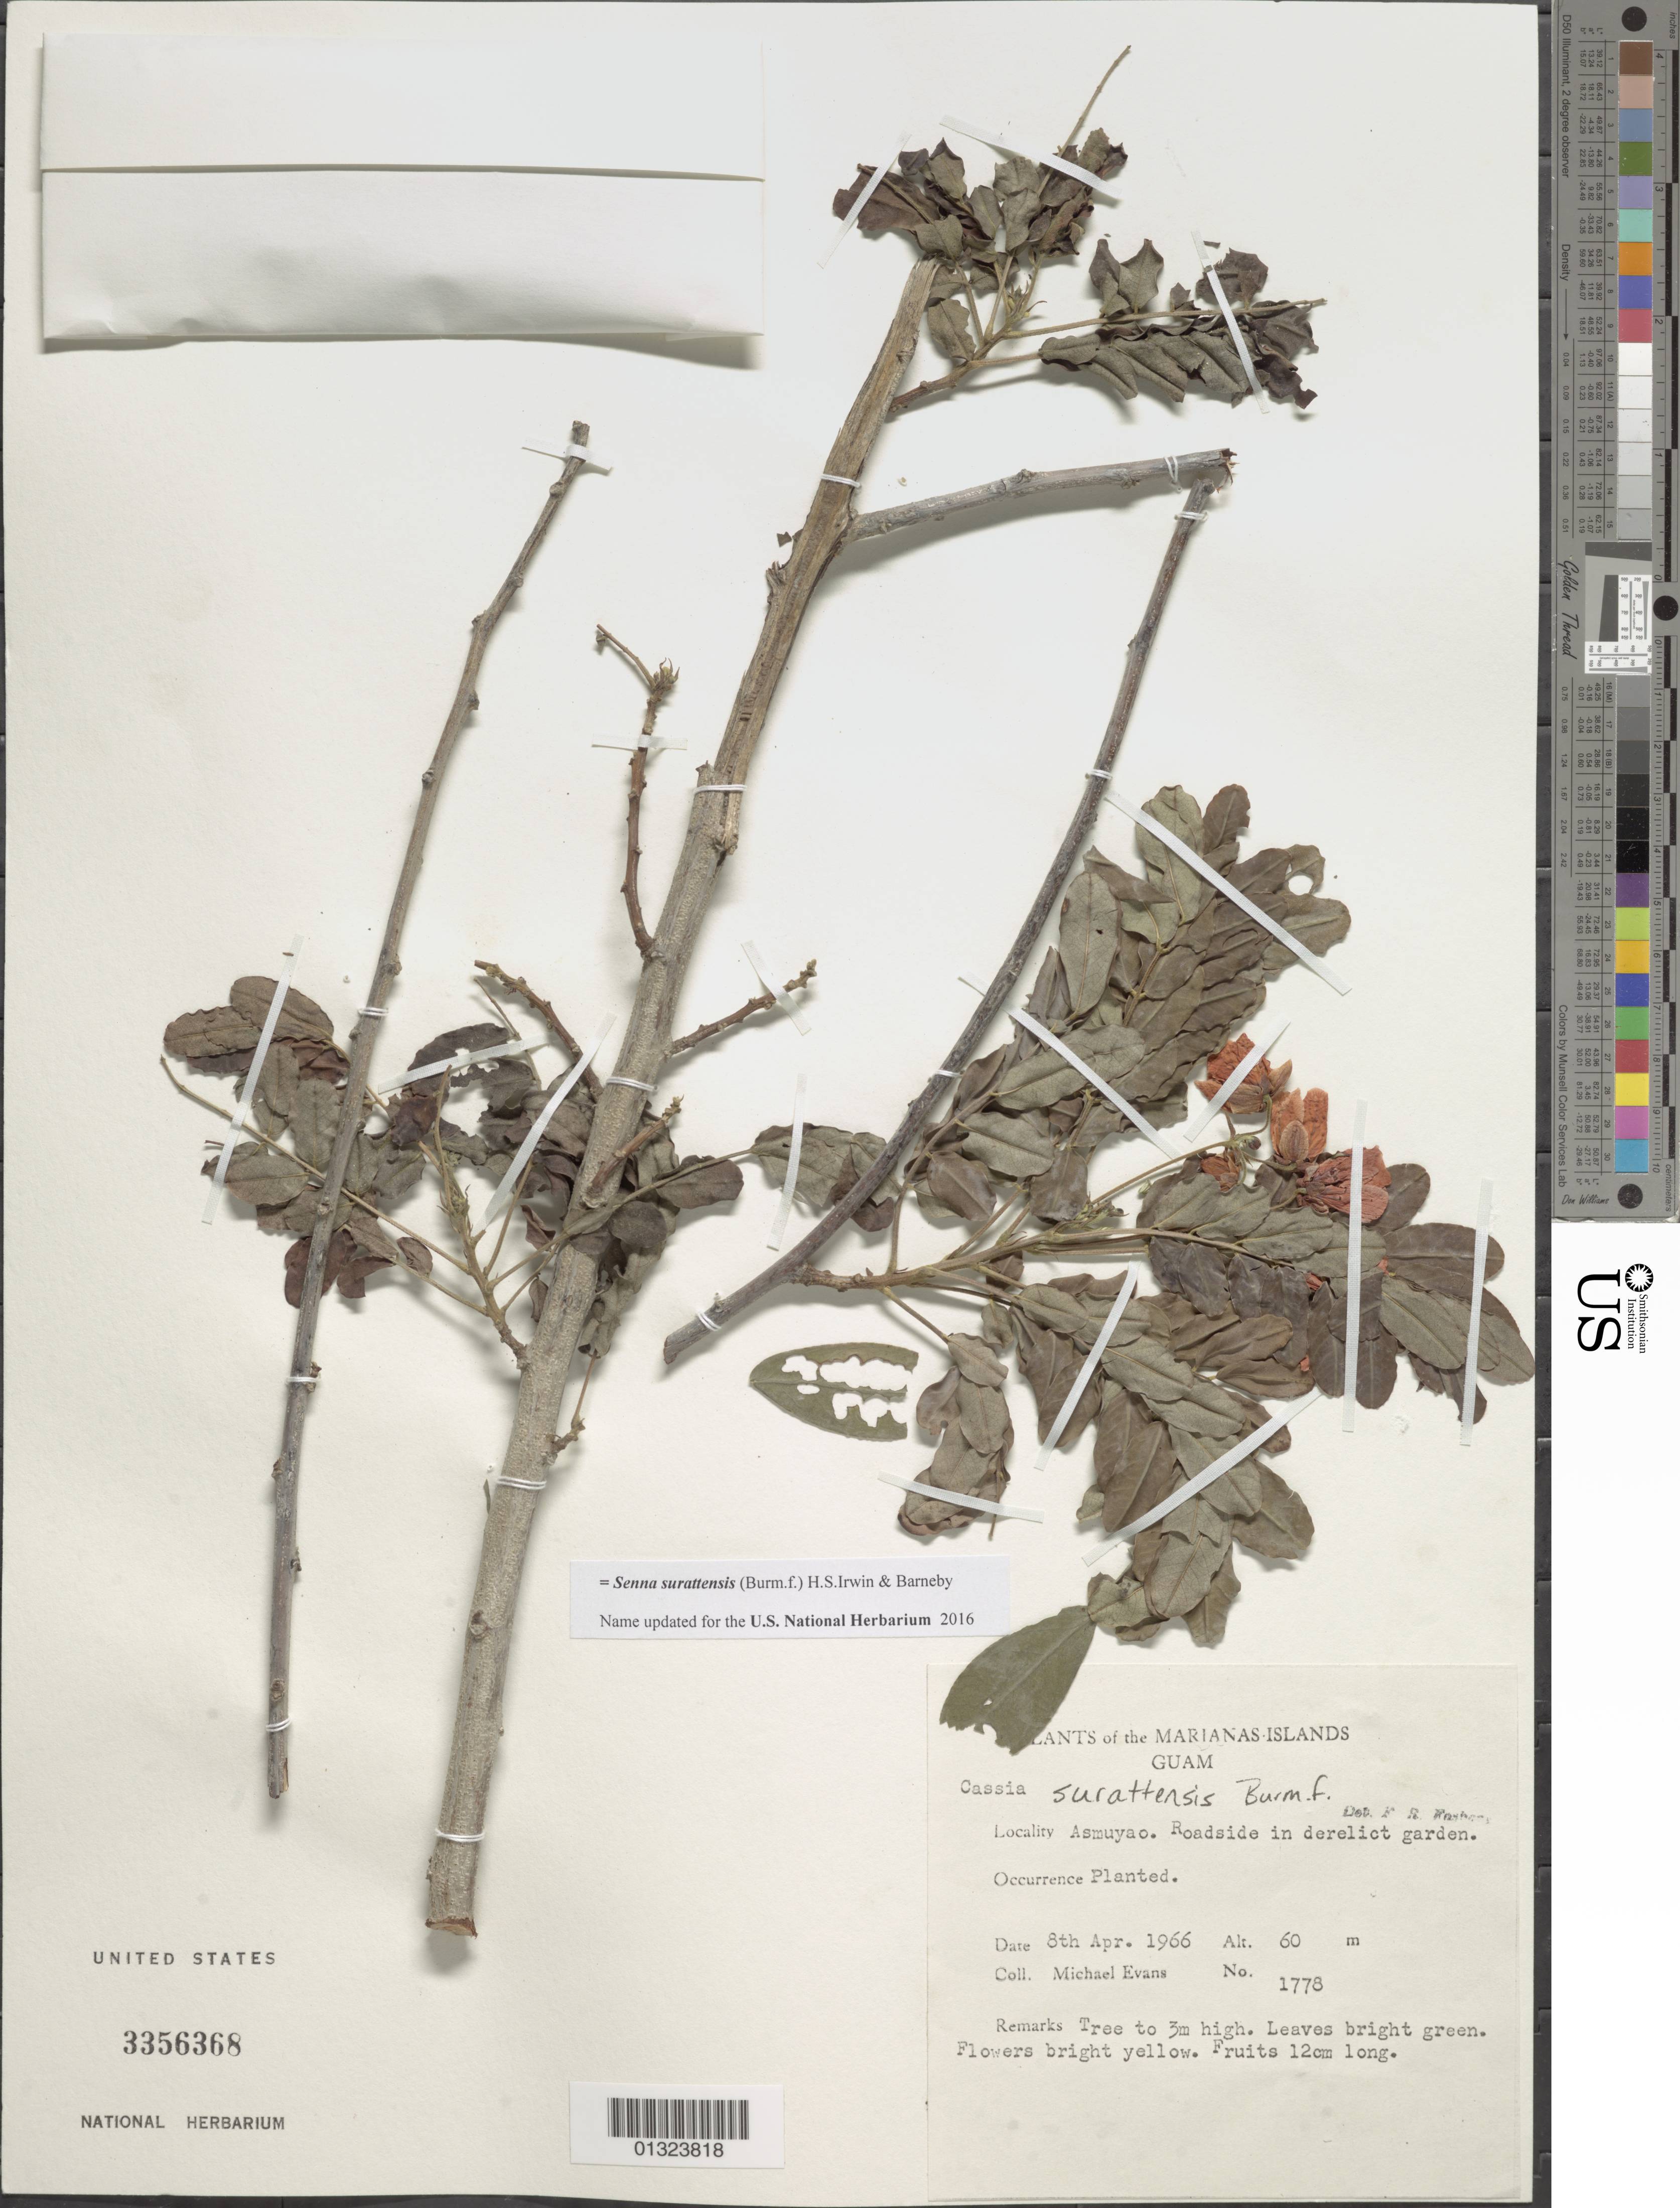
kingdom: Plantae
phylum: Tracheophyta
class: Magnoliopsida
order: Fabales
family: Fabaceae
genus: Senna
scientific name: Senna timorensis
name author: (DC.) H.S. Irwin & Barneby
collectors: M. Evans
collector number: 1778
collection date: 1966-04-08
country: Guam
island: Guam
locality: Asmuyao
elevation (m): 60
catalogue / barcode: US 3356368